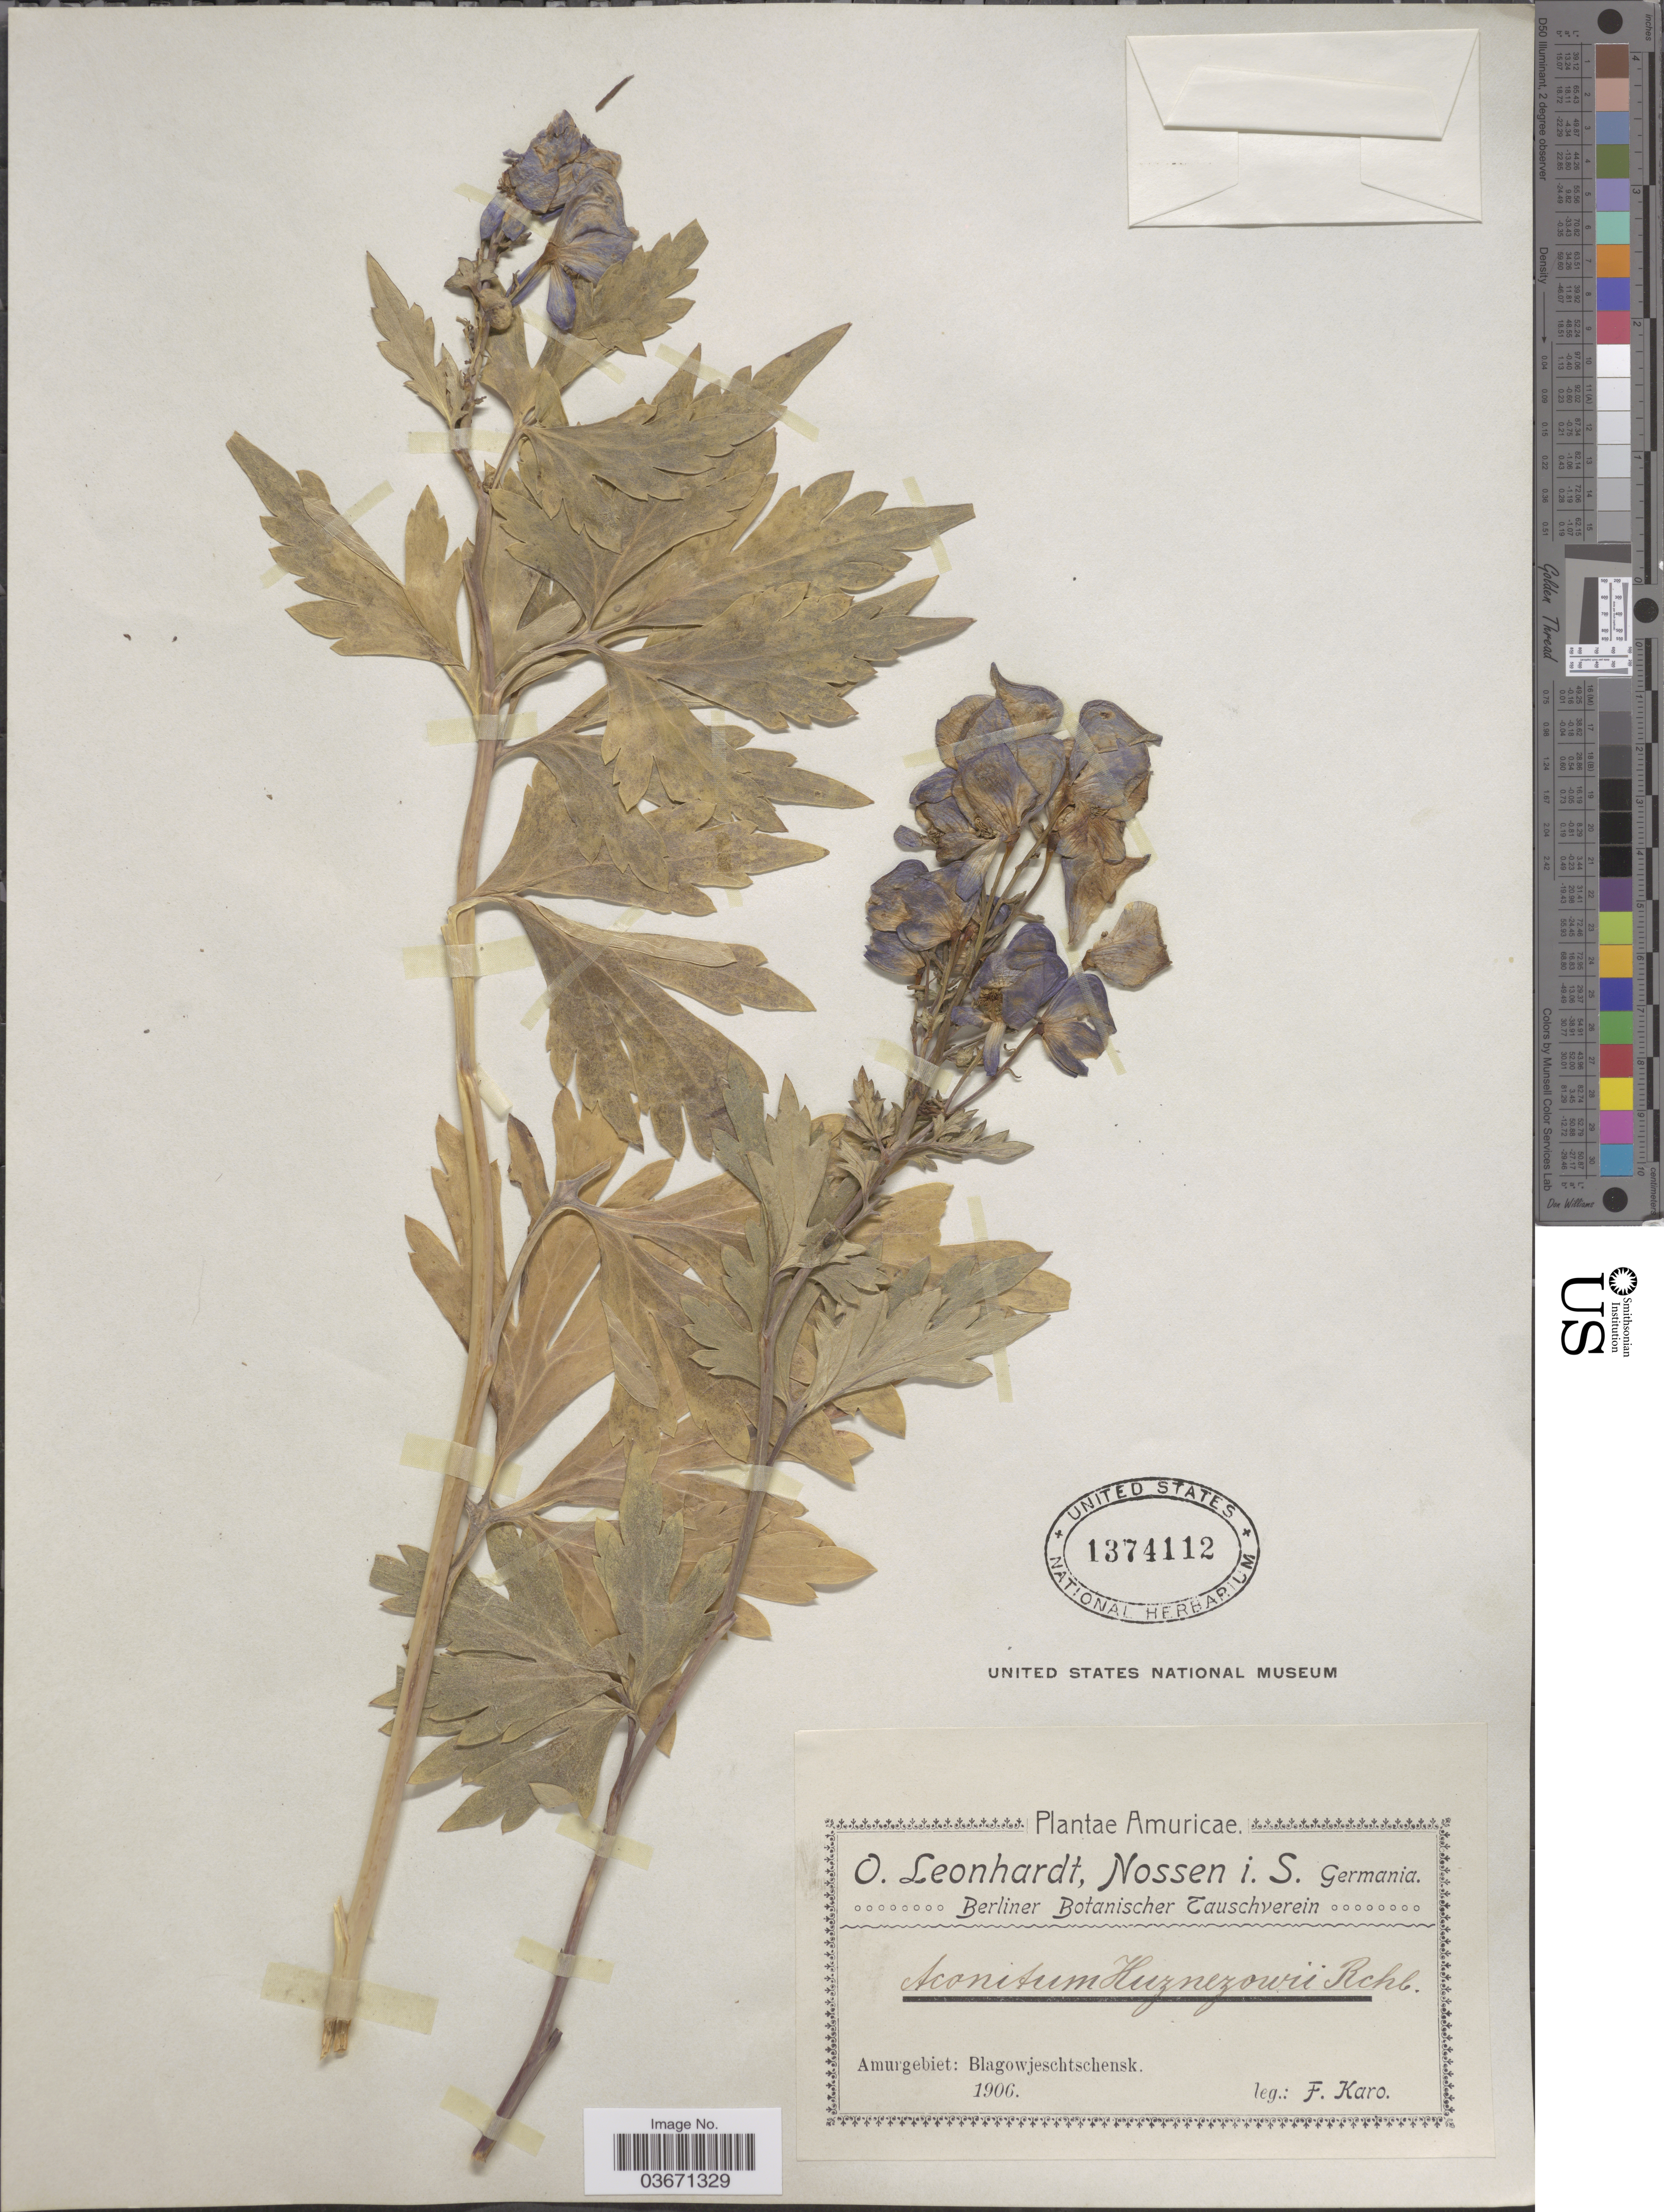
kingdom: Plantae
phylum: Tracheophyta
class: Magnoliopsida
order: Ranunculales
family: Ranunculaceae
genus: Aconitum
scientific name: Aconitum kusnezoffii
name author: Rchb.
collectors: F. Karo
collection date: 1906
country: Russian Federation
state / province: Amur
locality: Amuricae. Amurgebiet: Blagowjeschtschensk.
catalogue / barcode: US 1374112